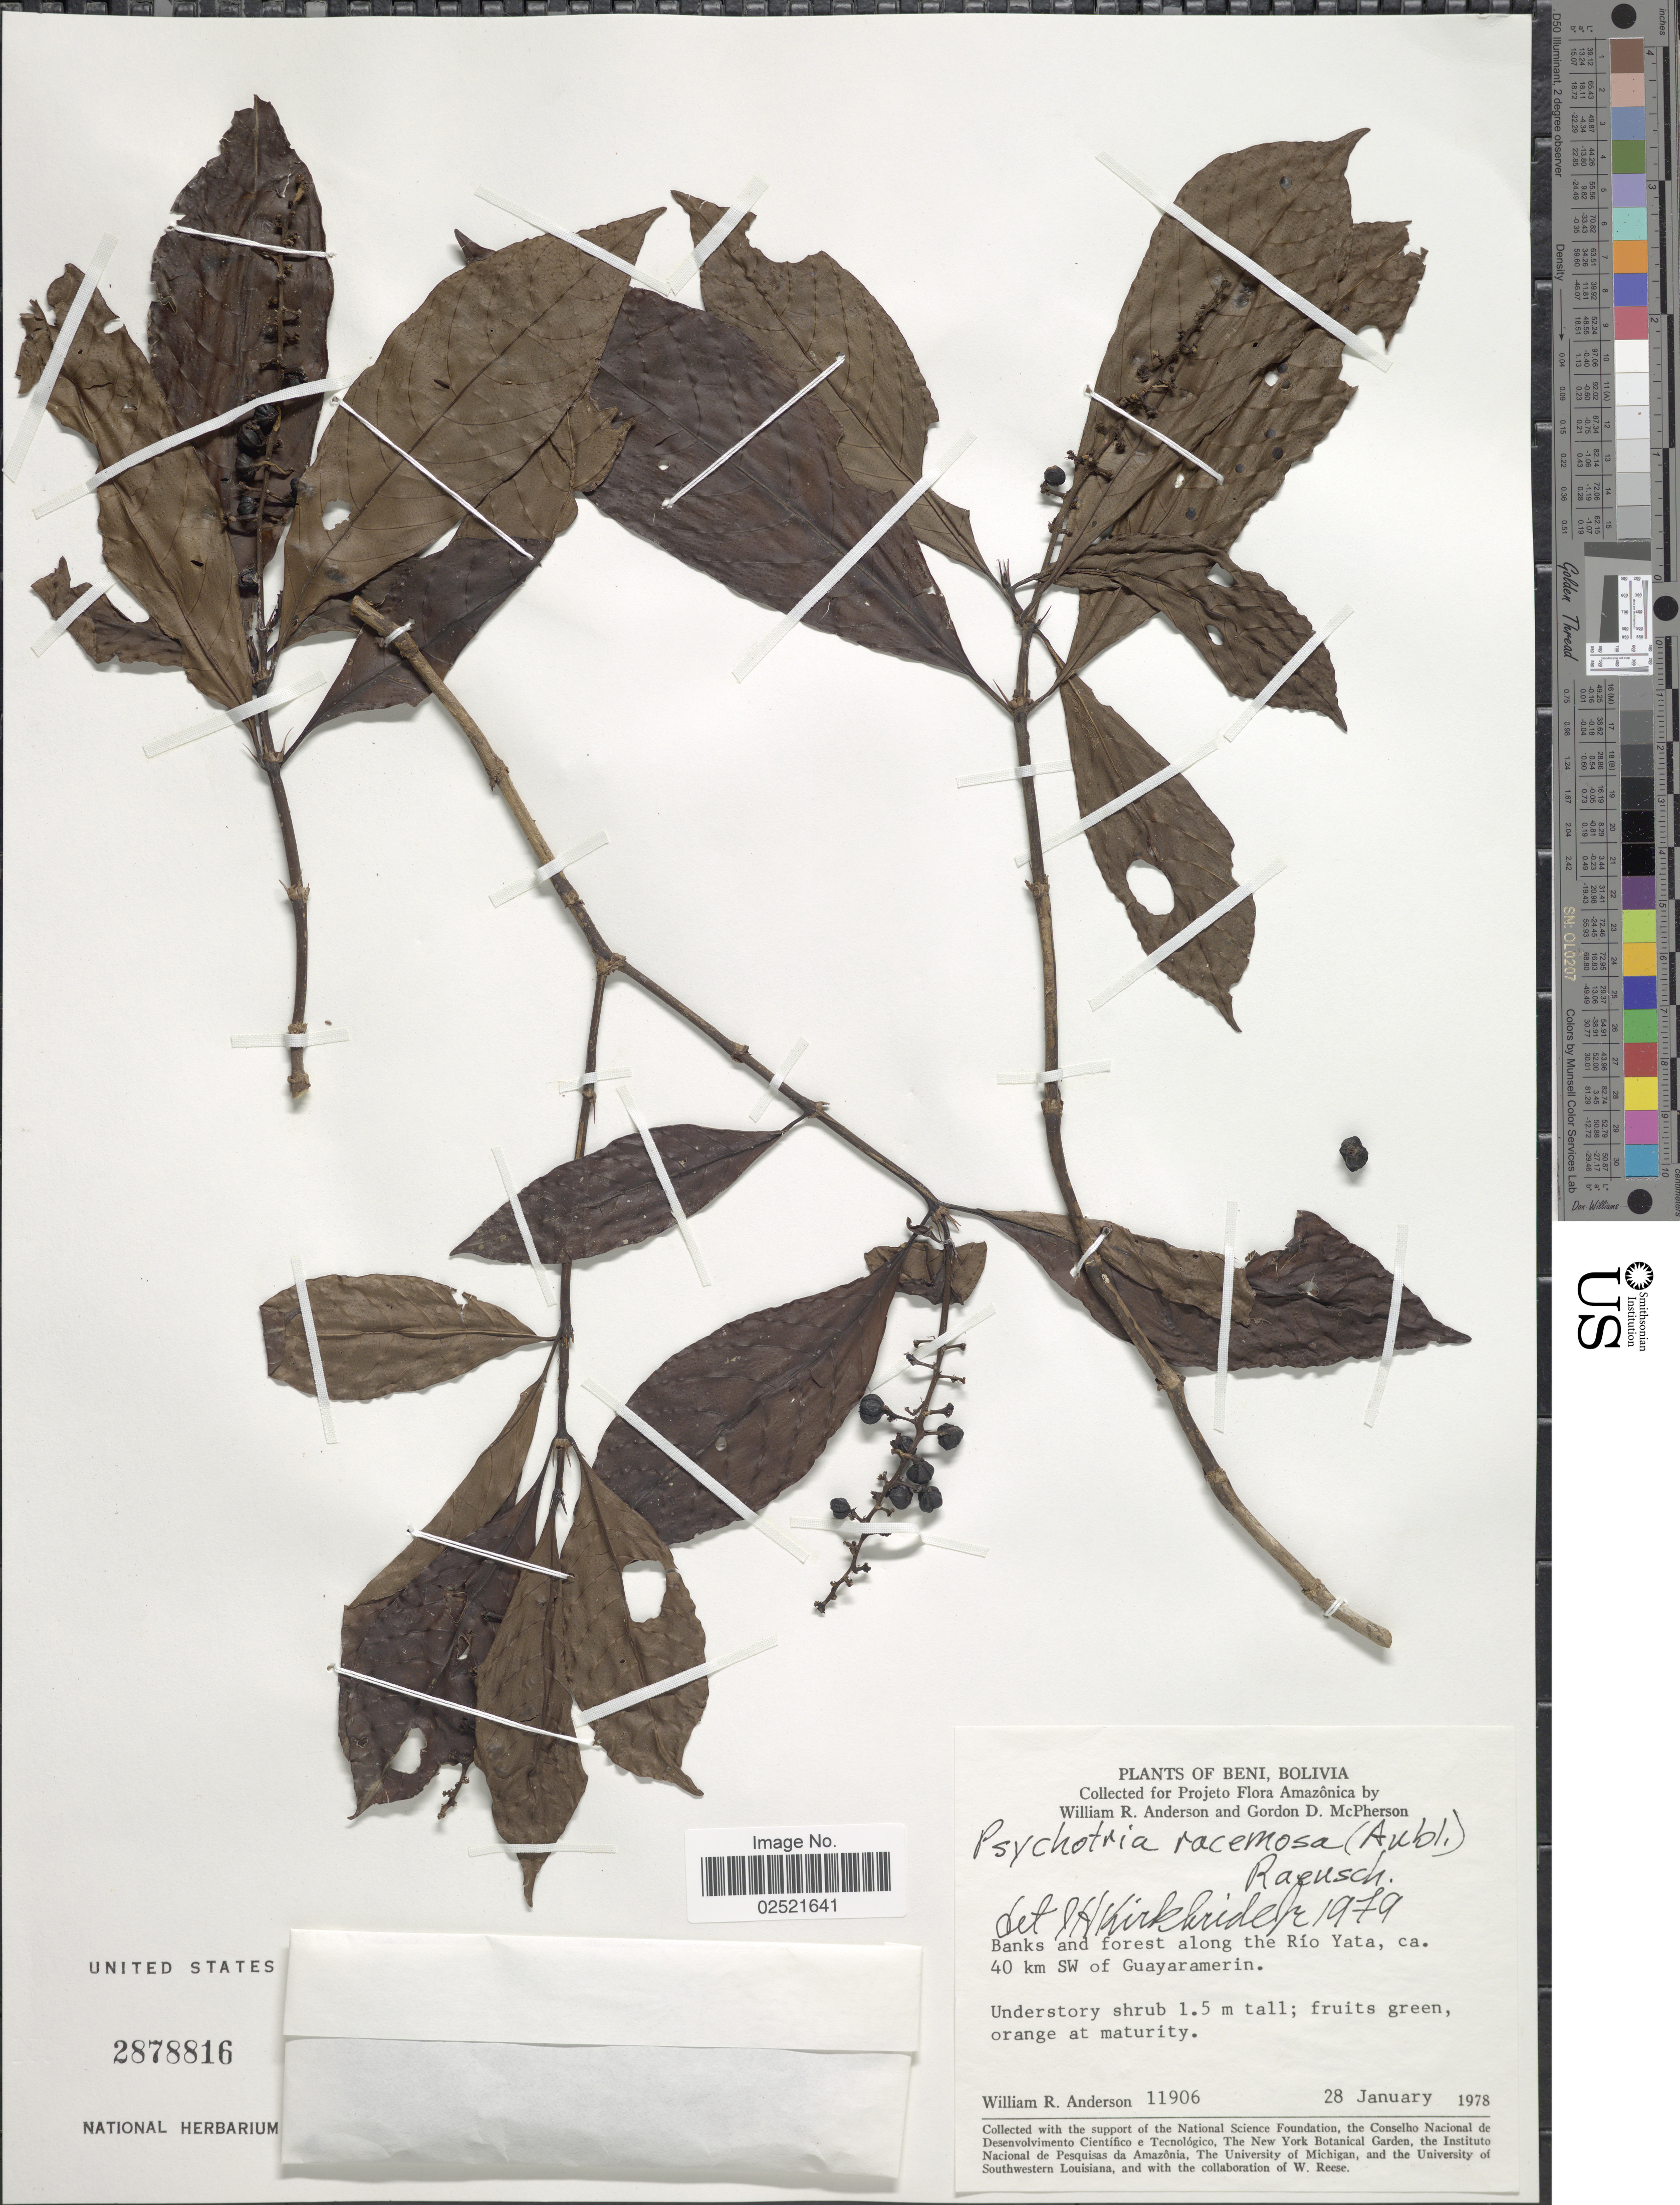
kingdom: Plantae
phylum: Tracheophyta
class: Magnoliopsida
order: Gentianales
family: Rubiaceae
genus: Psychotria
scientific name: Psychotria racemosa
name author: Rich.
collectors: W. R. Anderson & G. D. McPherson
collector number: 11906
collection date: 1978-01-28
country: Bolivia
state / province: Beni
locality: Banks and forest along the Rio Yata, ca 40 km SW of Guayaramerin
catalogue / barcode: US 2878816